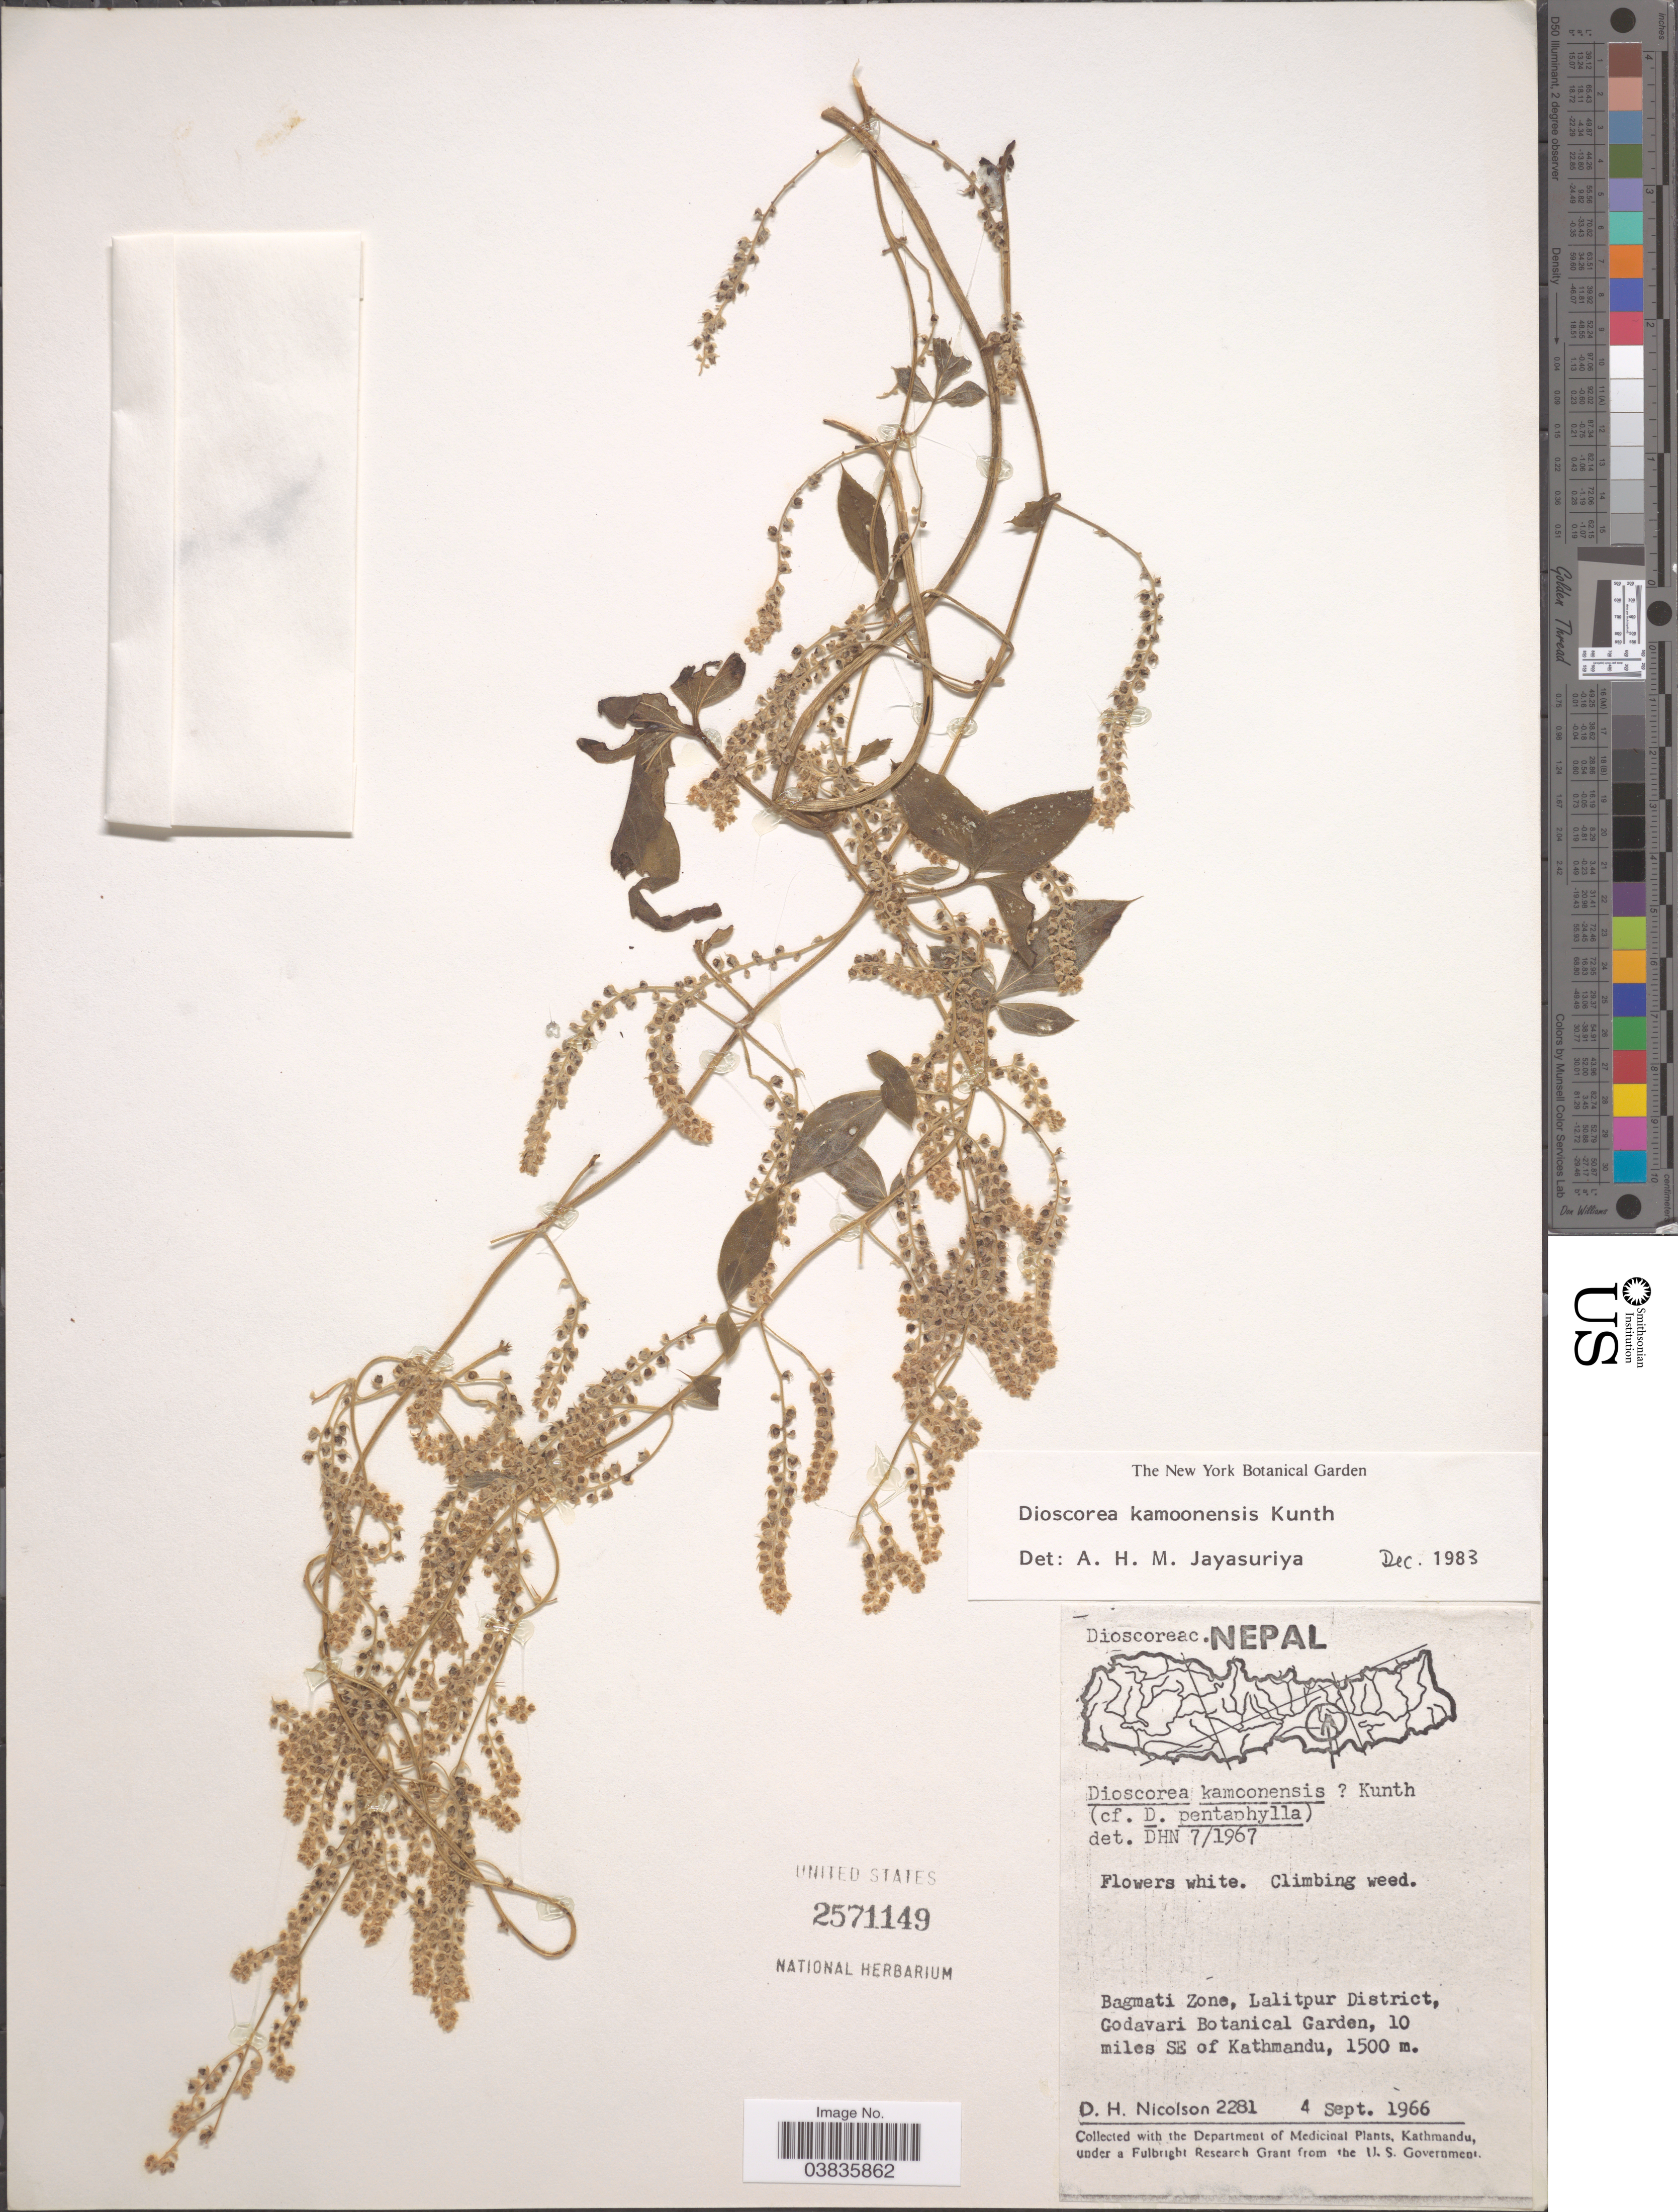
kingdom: Plantae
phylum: Tracheophyta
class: Liliopsida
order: Dioscoreales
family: Dioscoreaceae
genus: Dioscorea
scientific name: Dioscorea kamoonensis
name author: Kunth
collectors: D. H. Nicolson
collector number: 2281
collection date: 1966-09-04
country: Nepal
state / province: Bagmati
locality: Bagmati Zone, Lalitpur District, Godavari Botanical Garden, 10 miles SE of Kathmandu.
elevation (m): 1500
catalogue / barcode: US 2571149